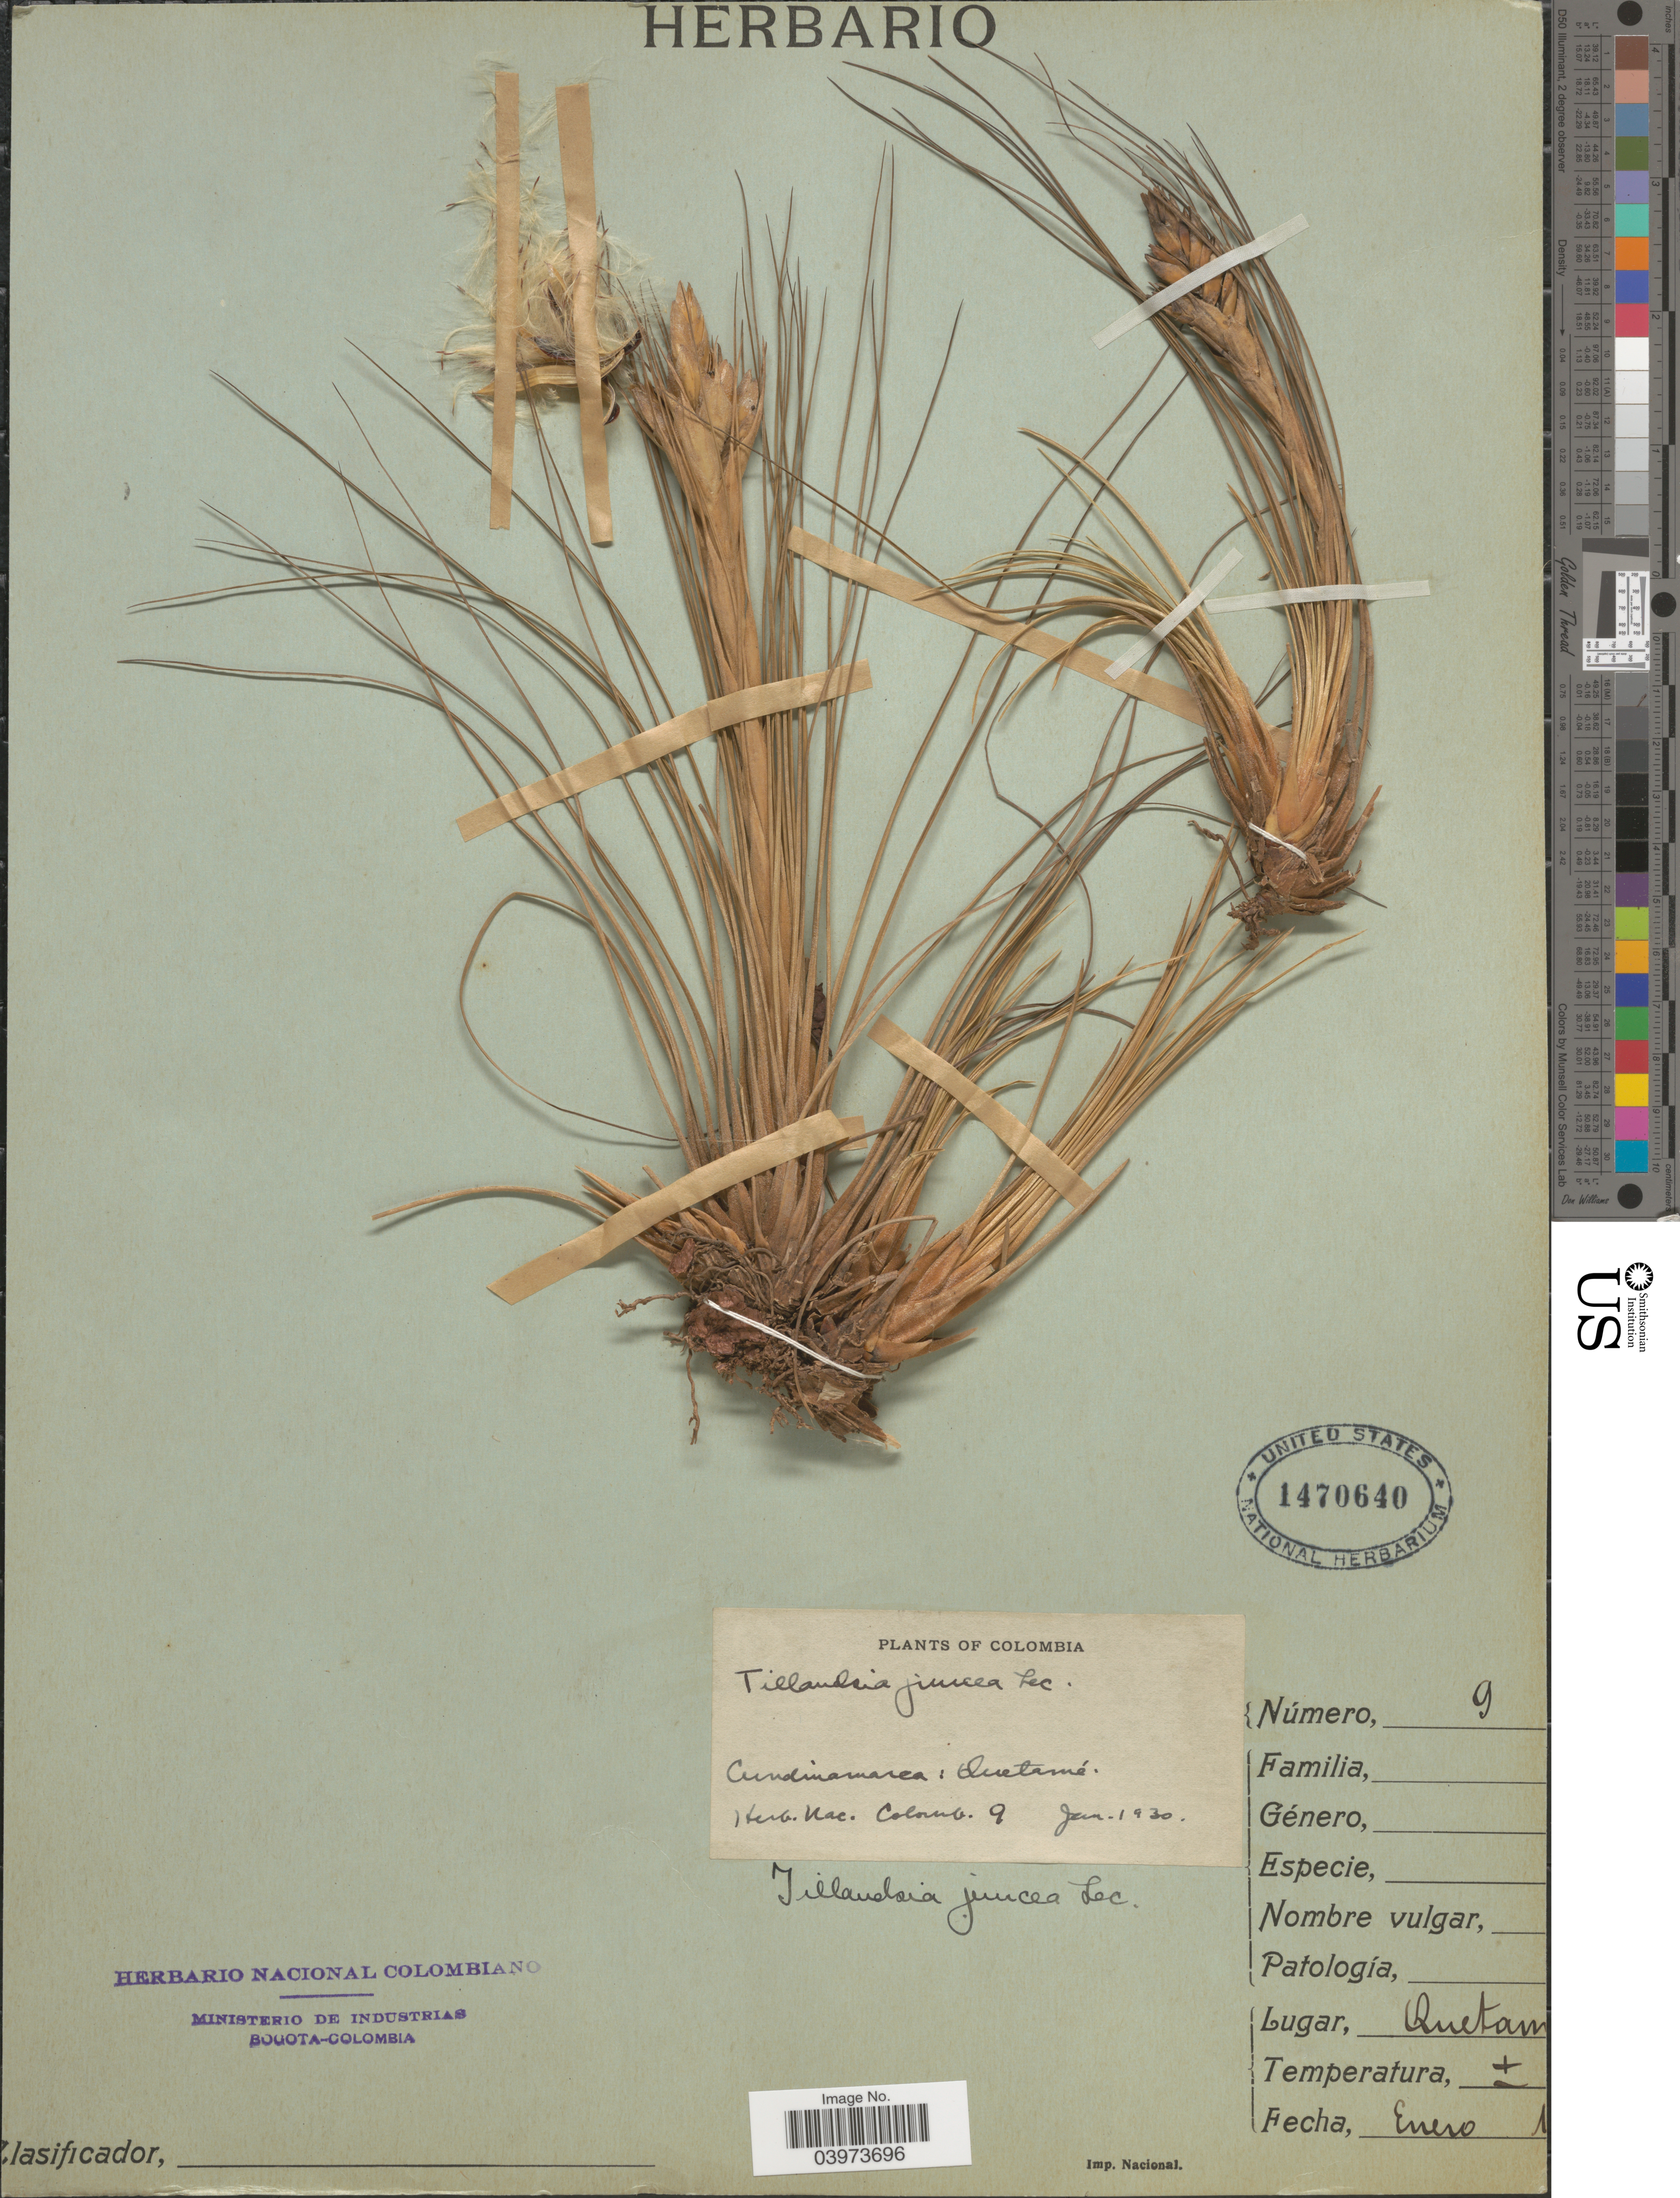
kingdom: Plantae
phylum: Tracheophyta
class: Liliopsida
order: Poales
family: Bromeliaceae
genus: Tillandsia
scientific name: Tillandsia juncea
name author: (Ruiz & Pav.) Poir.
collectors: ex herb. Nac. Colombiana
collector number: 9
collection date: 1930-01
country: Colombia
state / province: Cundinamarca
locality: Quetamé.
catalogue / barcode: US 1470640